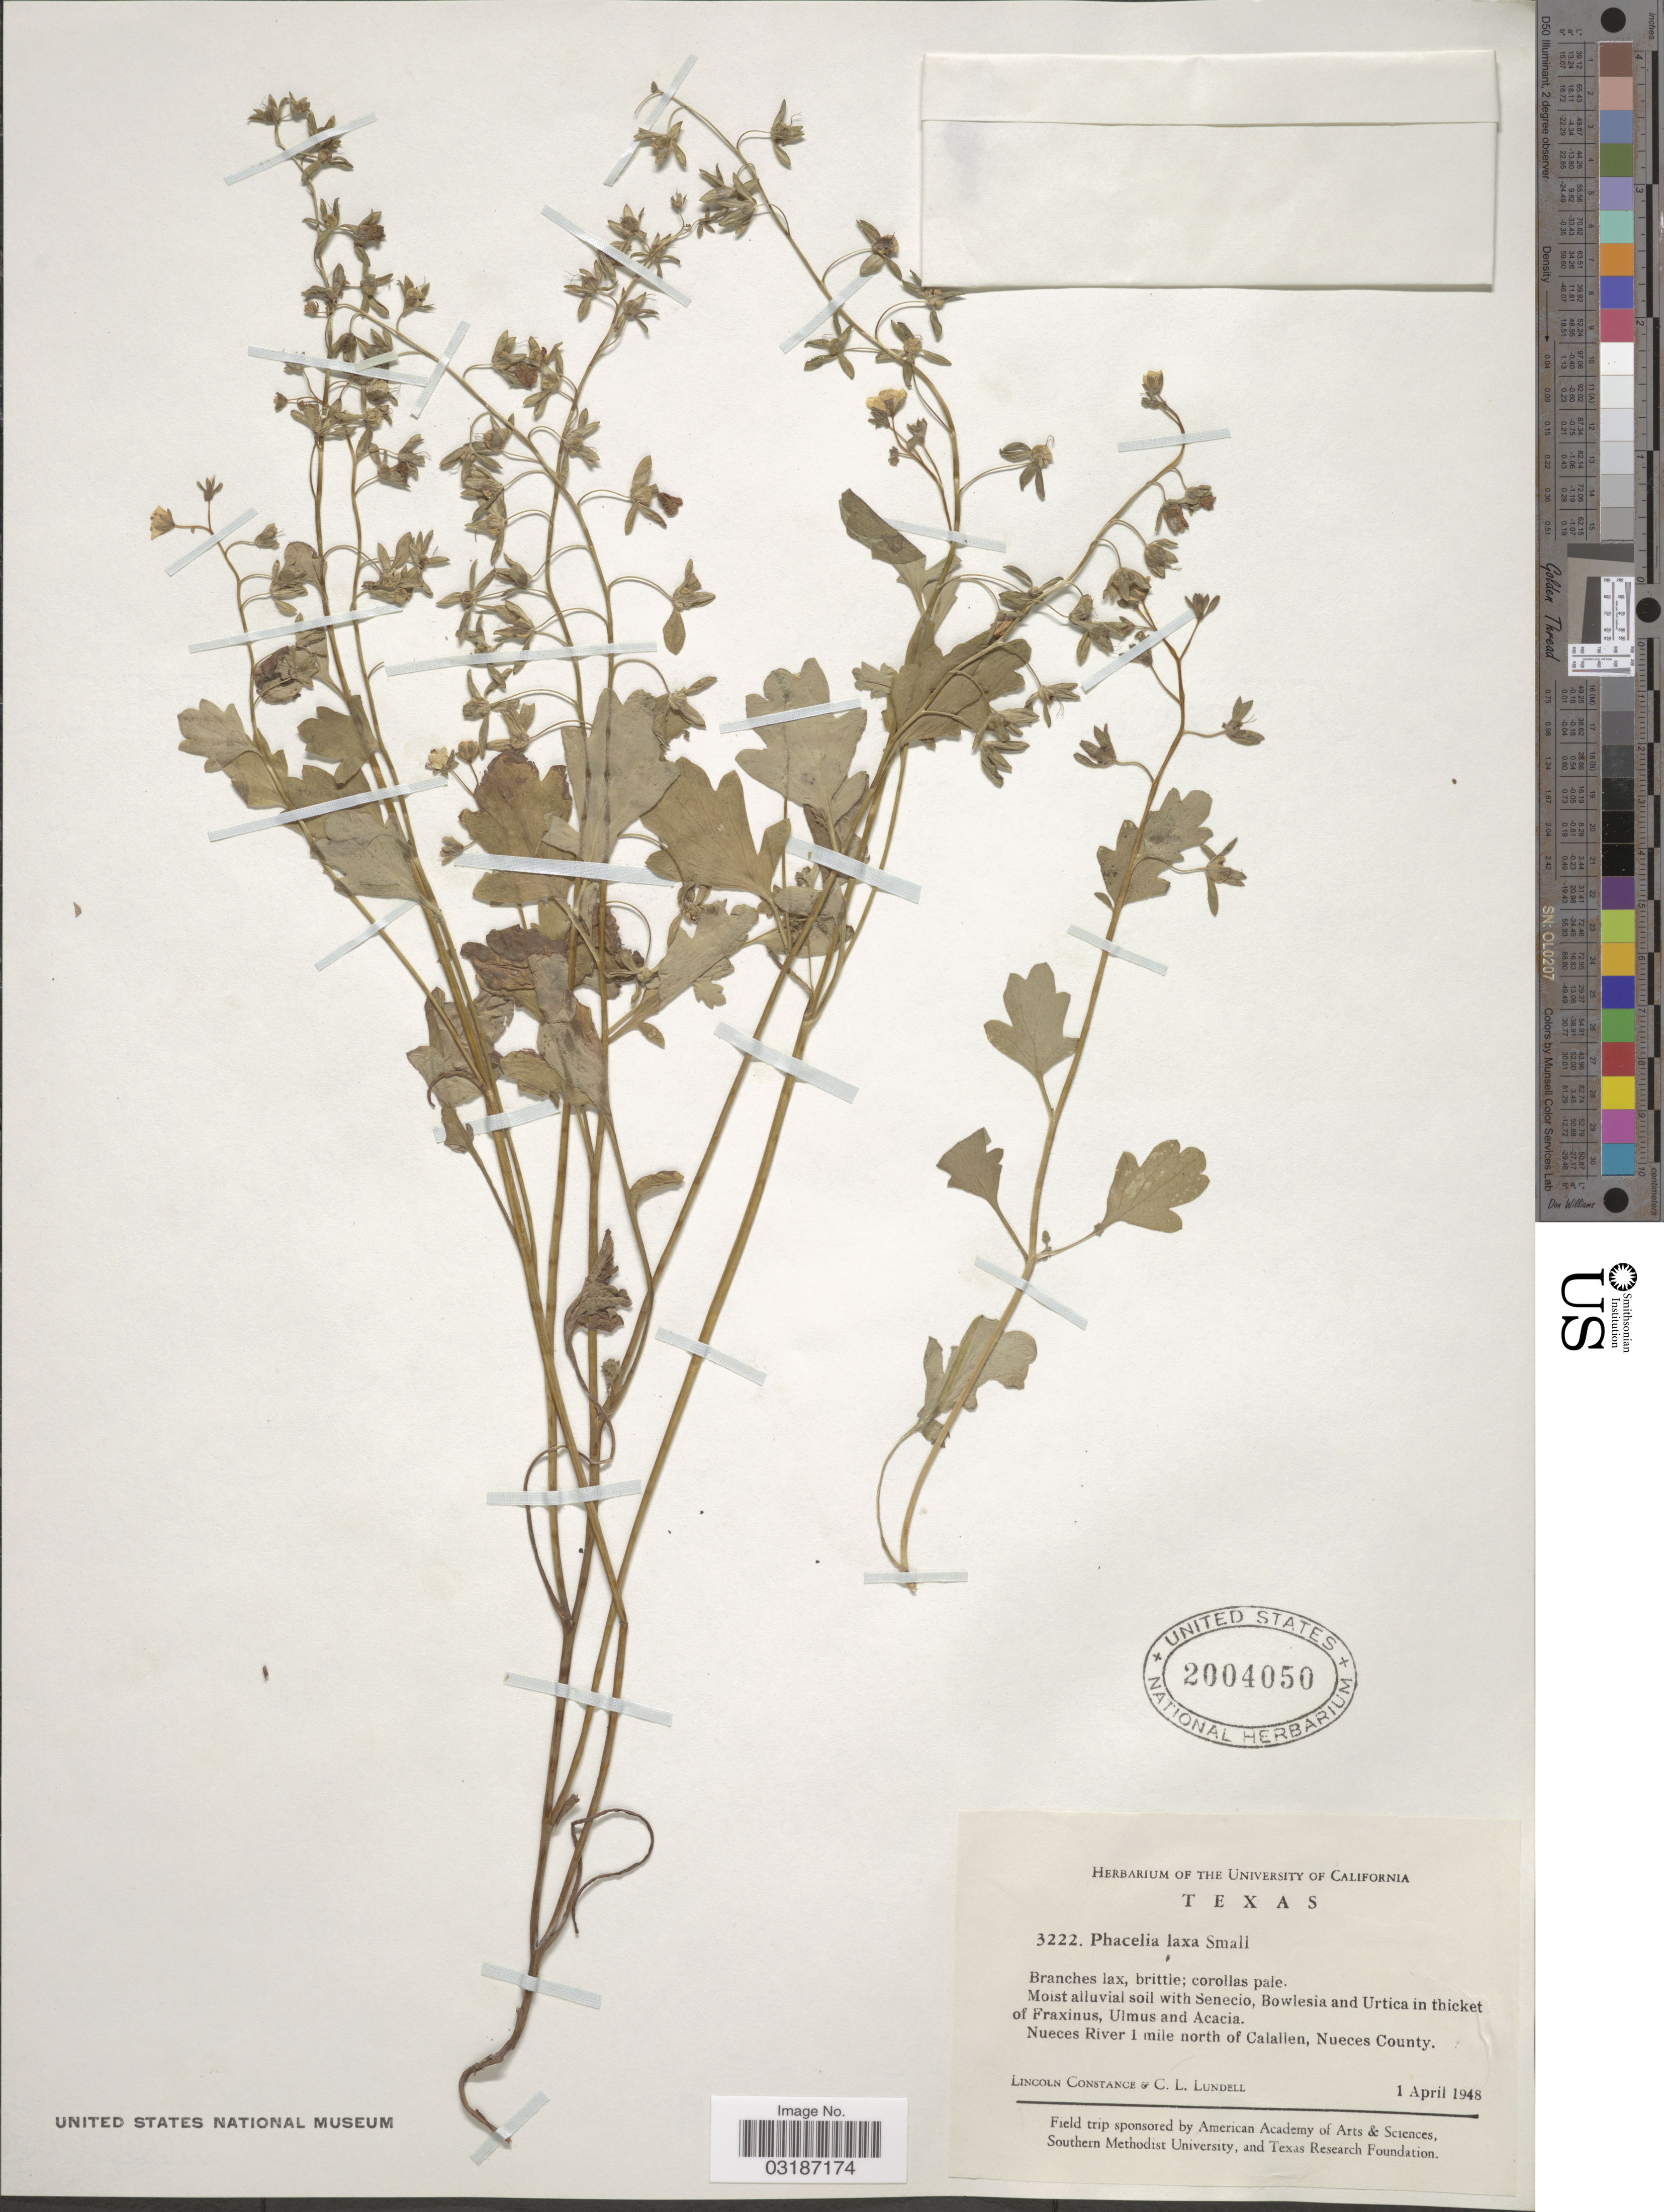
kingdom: Plantae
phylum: Tracheophyta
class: Magnoliopsida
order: Boraginales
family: Hydrophyllaceae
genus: Phacelia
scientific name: Phacelia laxa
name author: Small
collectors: L. Constance & C. L. Lundell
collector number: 3222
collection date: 1948-04-01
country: United States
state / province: Texas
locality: Nueces River 1 mile north of Calallen, Nueces County.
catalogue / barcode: US 2004050